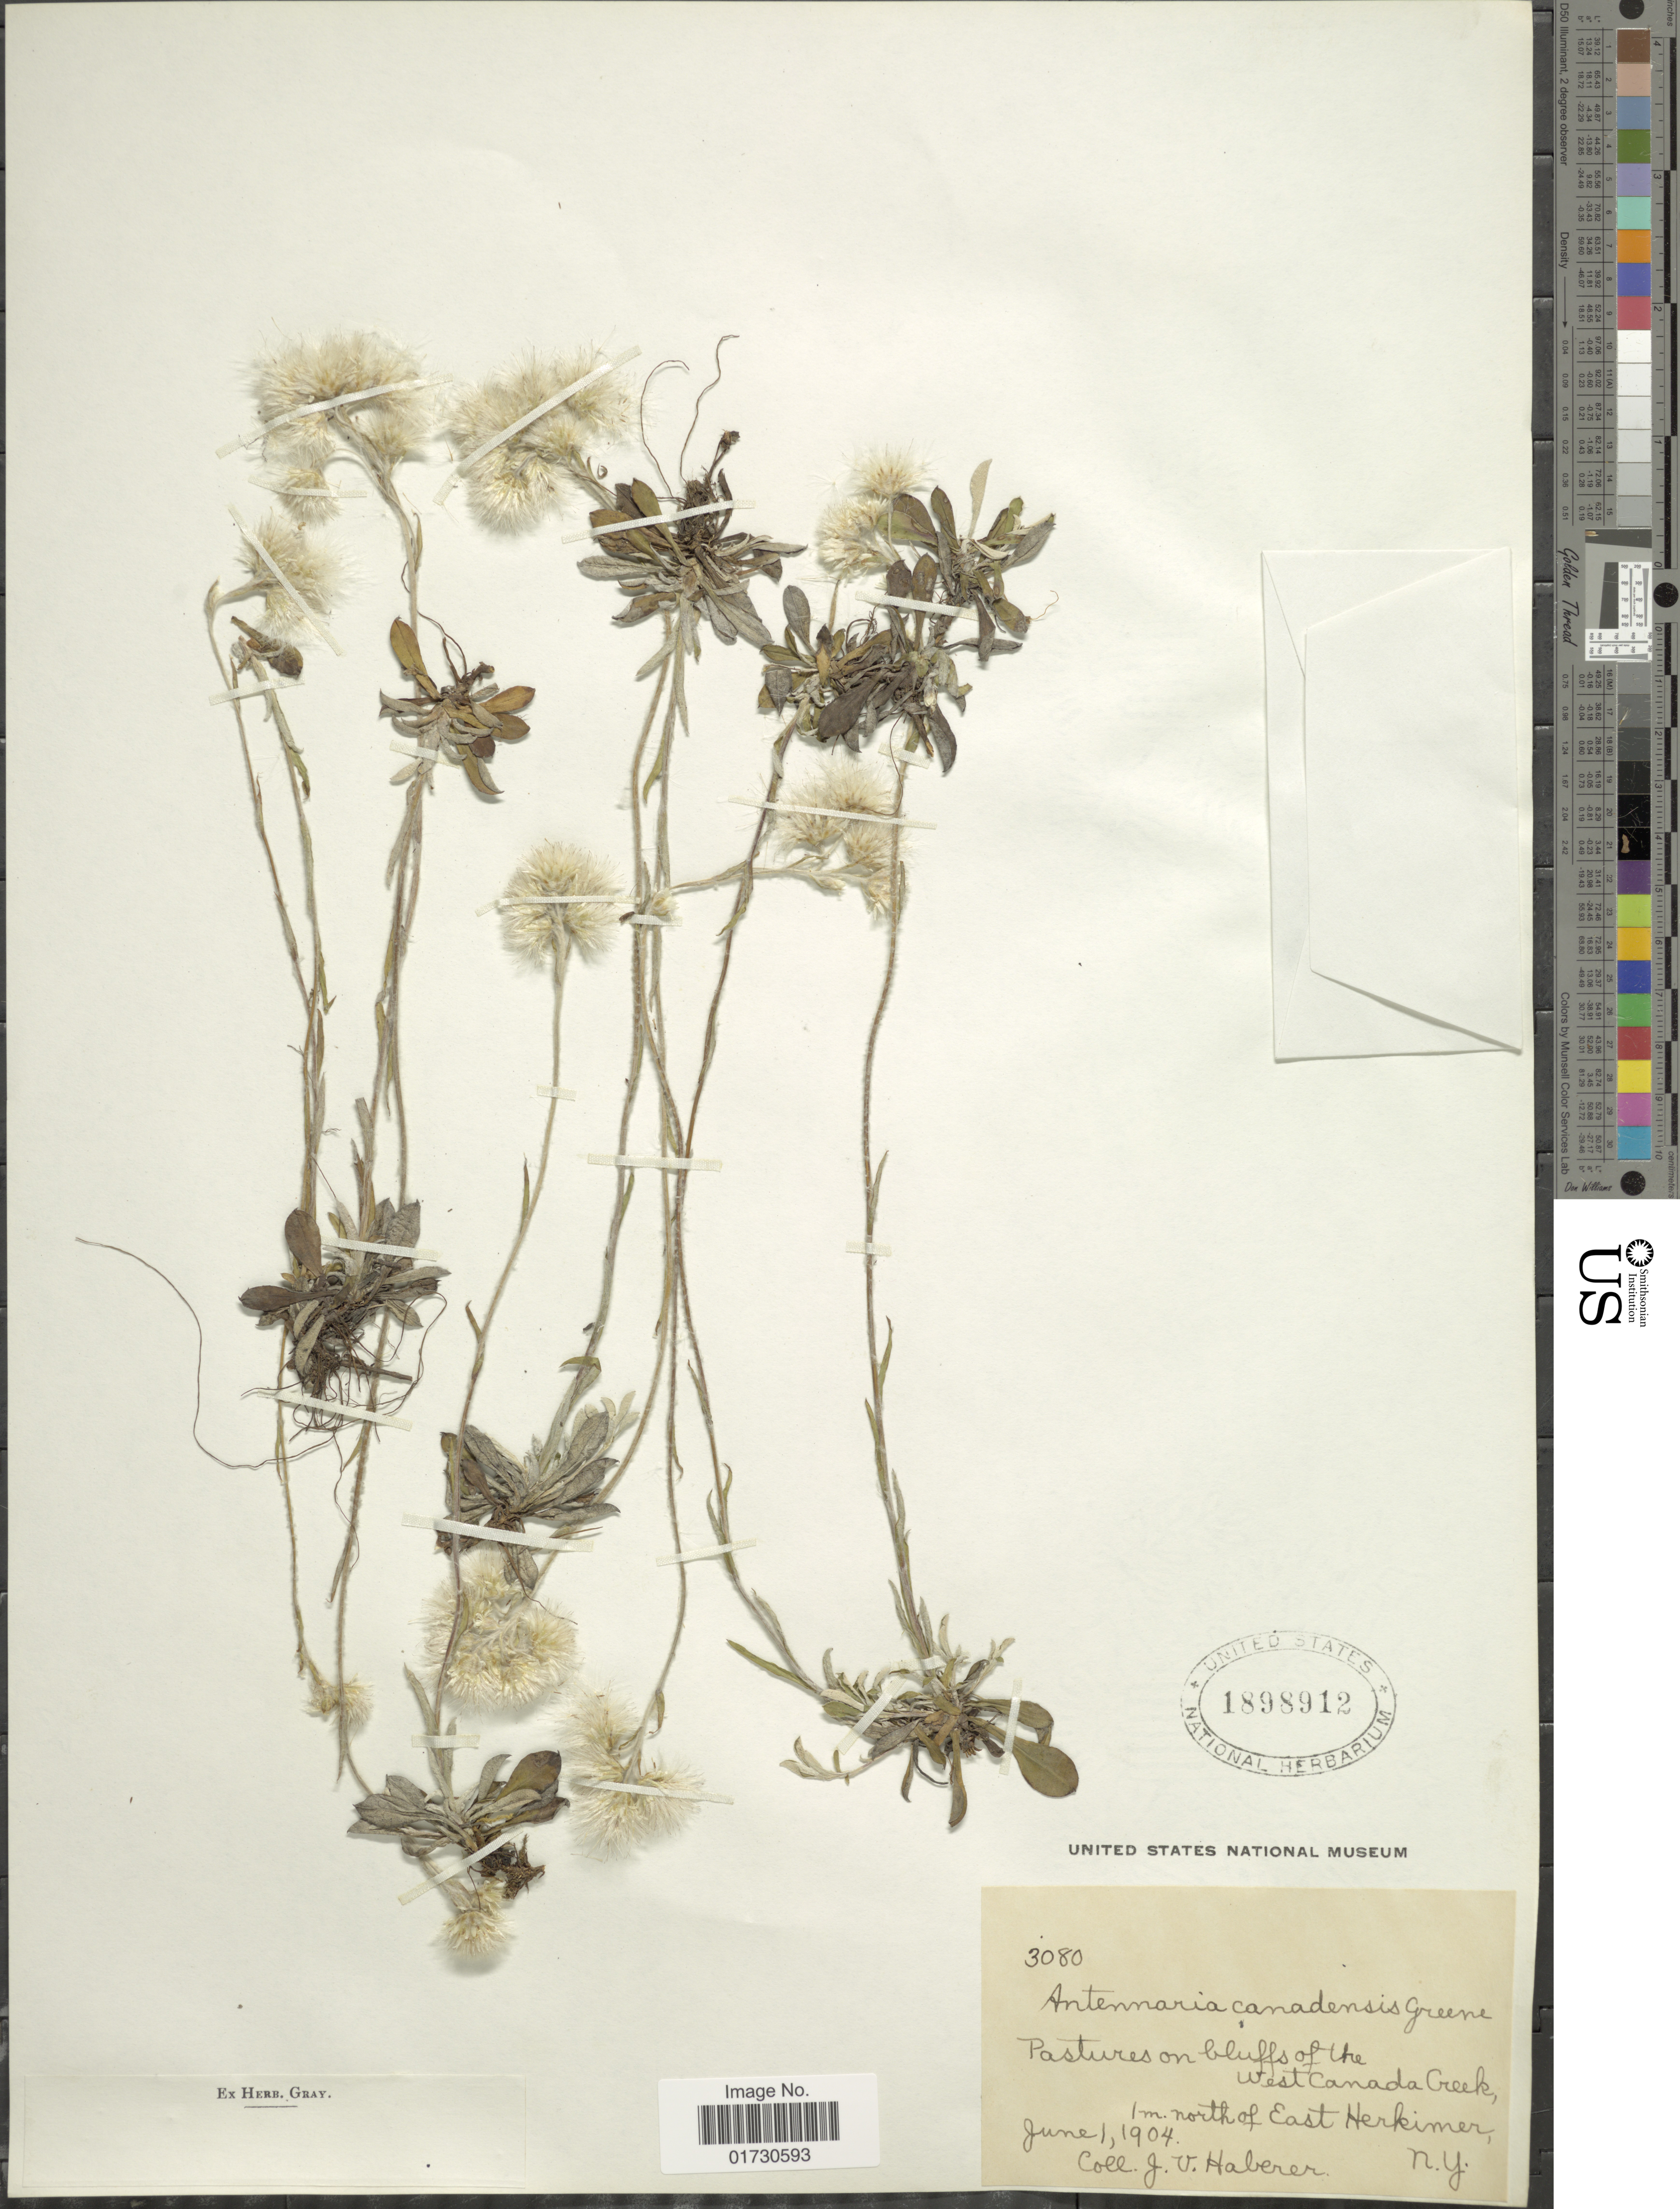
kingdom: Plantae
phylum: Tracheophyta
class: Magnoliopsida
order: Asterales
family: Asteraceae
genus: Antennaria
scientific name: Antennaria canadensis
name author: Greene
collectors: J. V. Haberer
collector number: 3080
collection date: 1904-06-01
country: United States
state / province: New York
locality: Pastures on bluffs of the West Canada Creek, 1 m. north of East Herkimer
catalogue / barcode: US 1898912